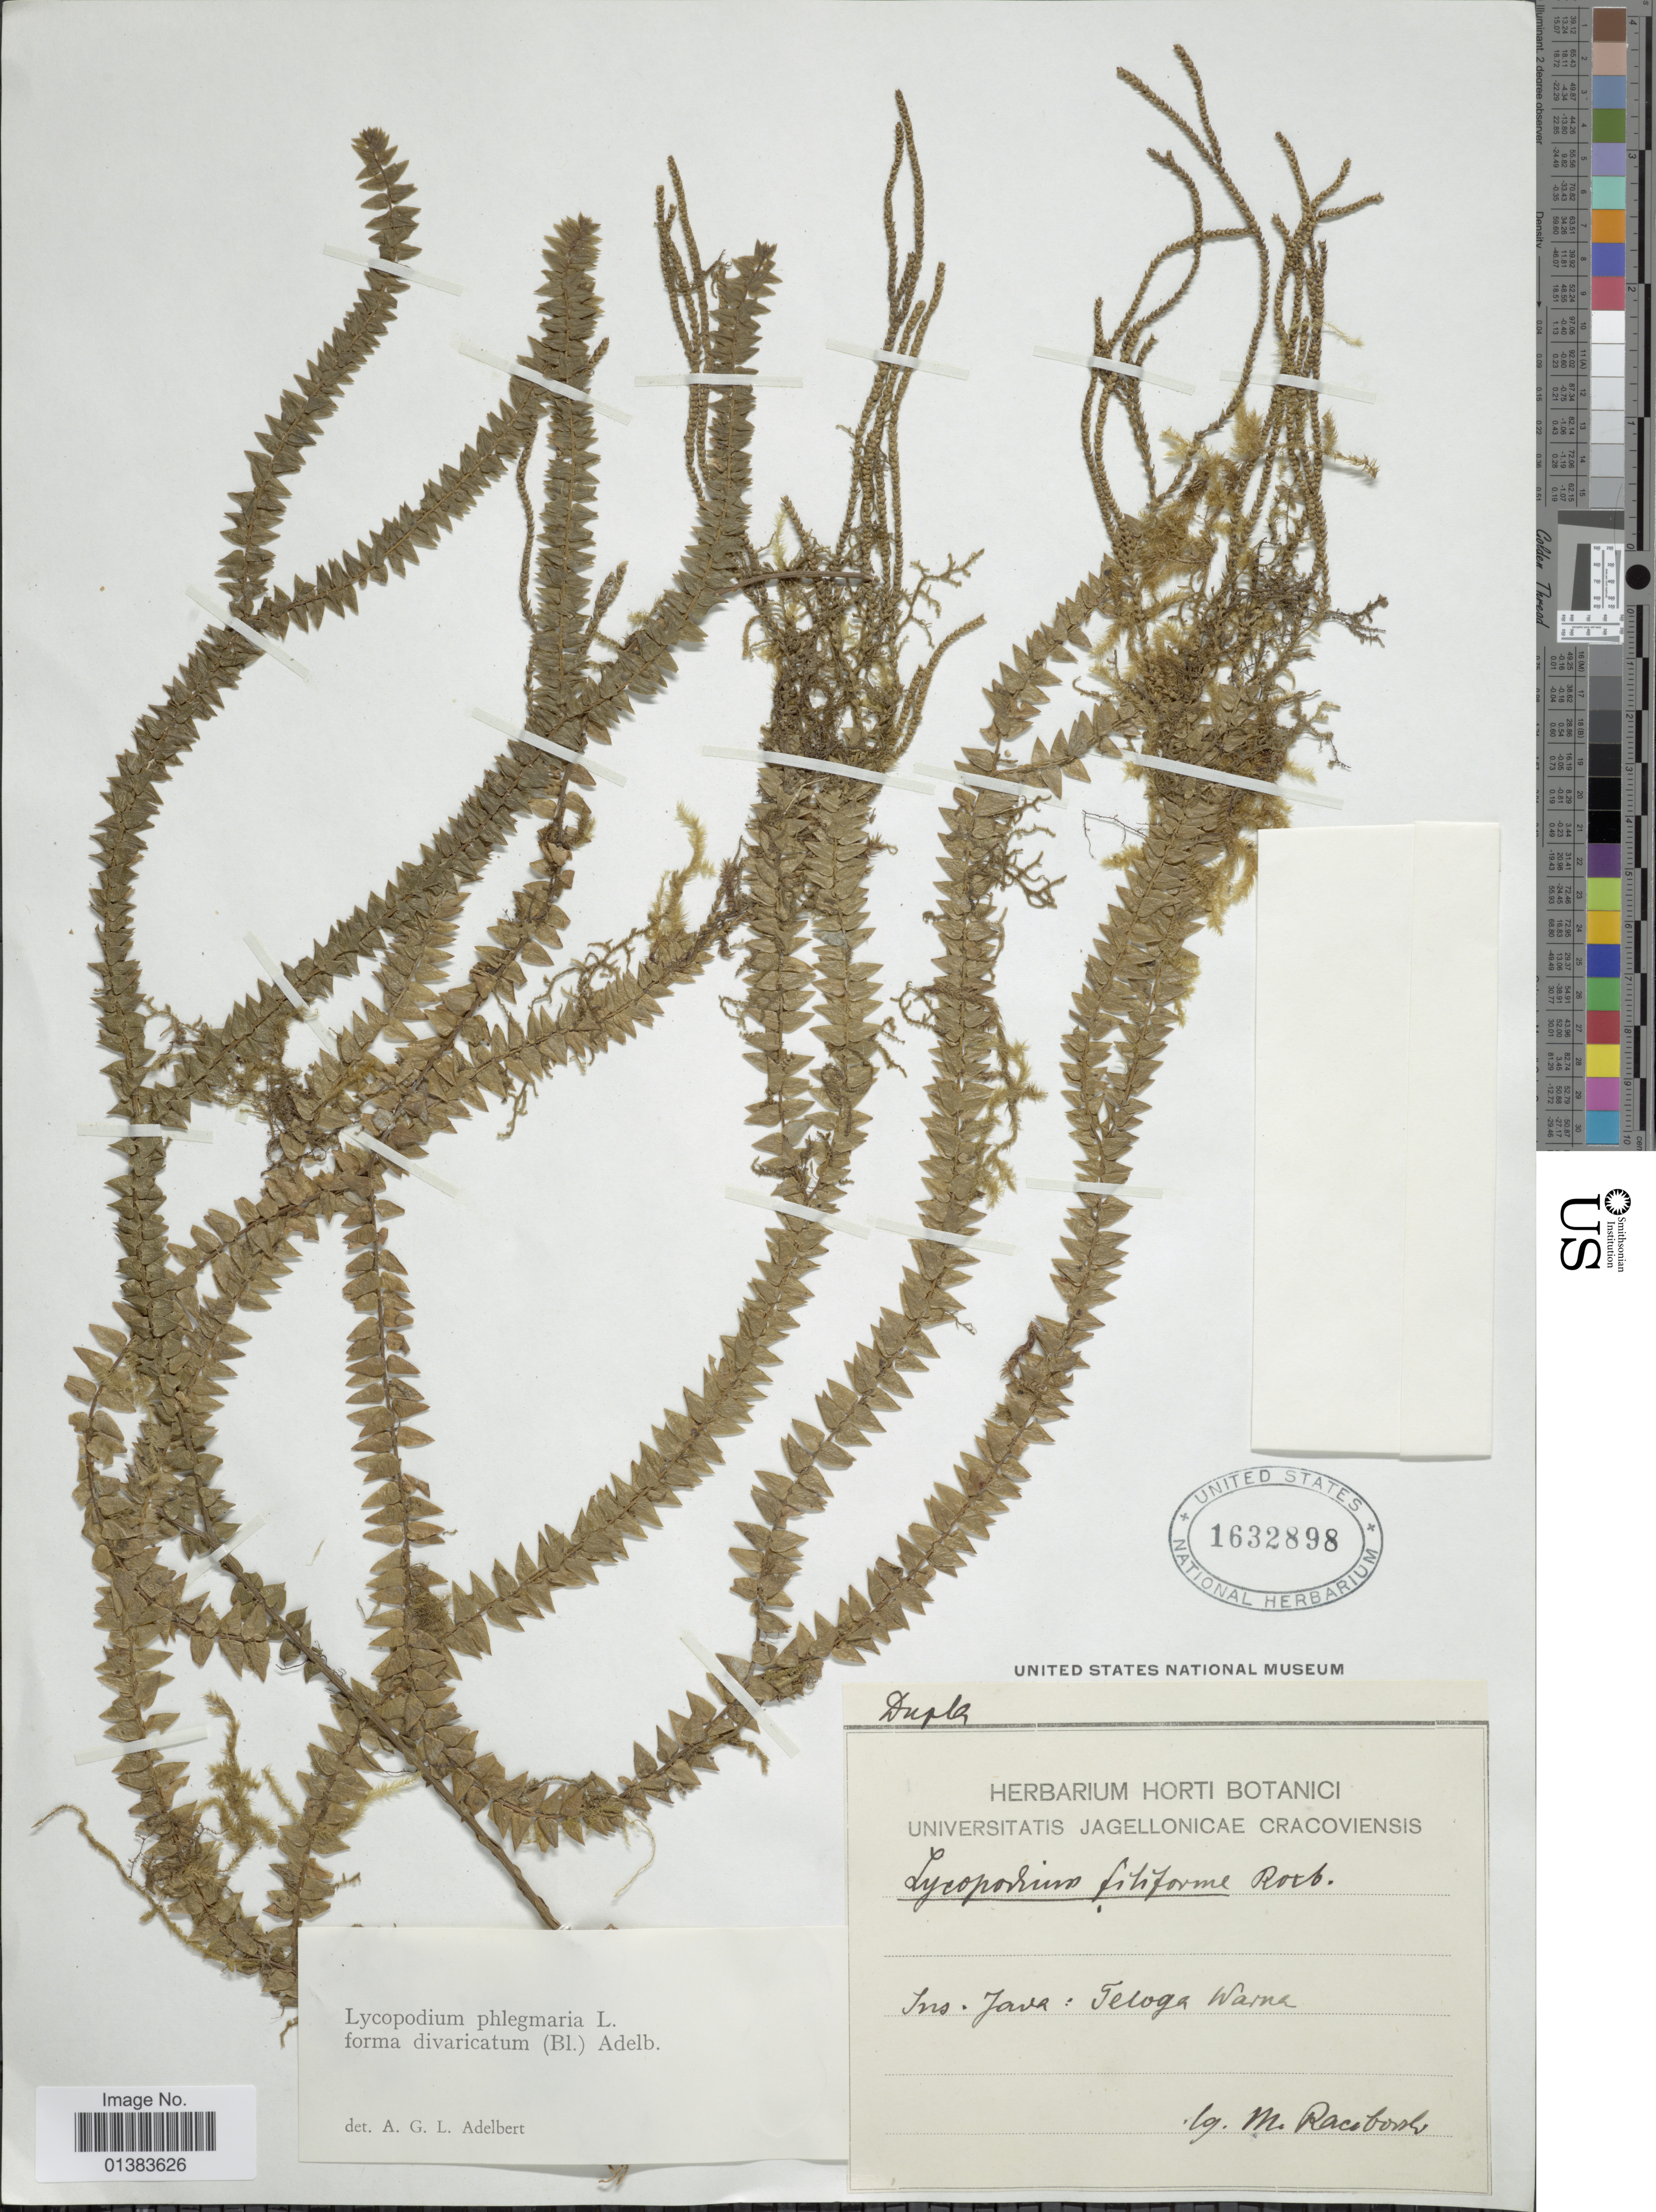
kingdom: Plantae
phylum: Tracheophyta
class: Lycopodiopsida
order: Lycopodiales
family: Lycopodiaceae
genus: Phlegmariurus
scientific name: Phlegmariurus phlegmaria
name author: (L.) Holub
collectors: M. Raciborski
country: Indonesia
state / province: Java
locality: Ins. Java: Teloga Warna [interpreted]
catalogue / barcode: US 1632898